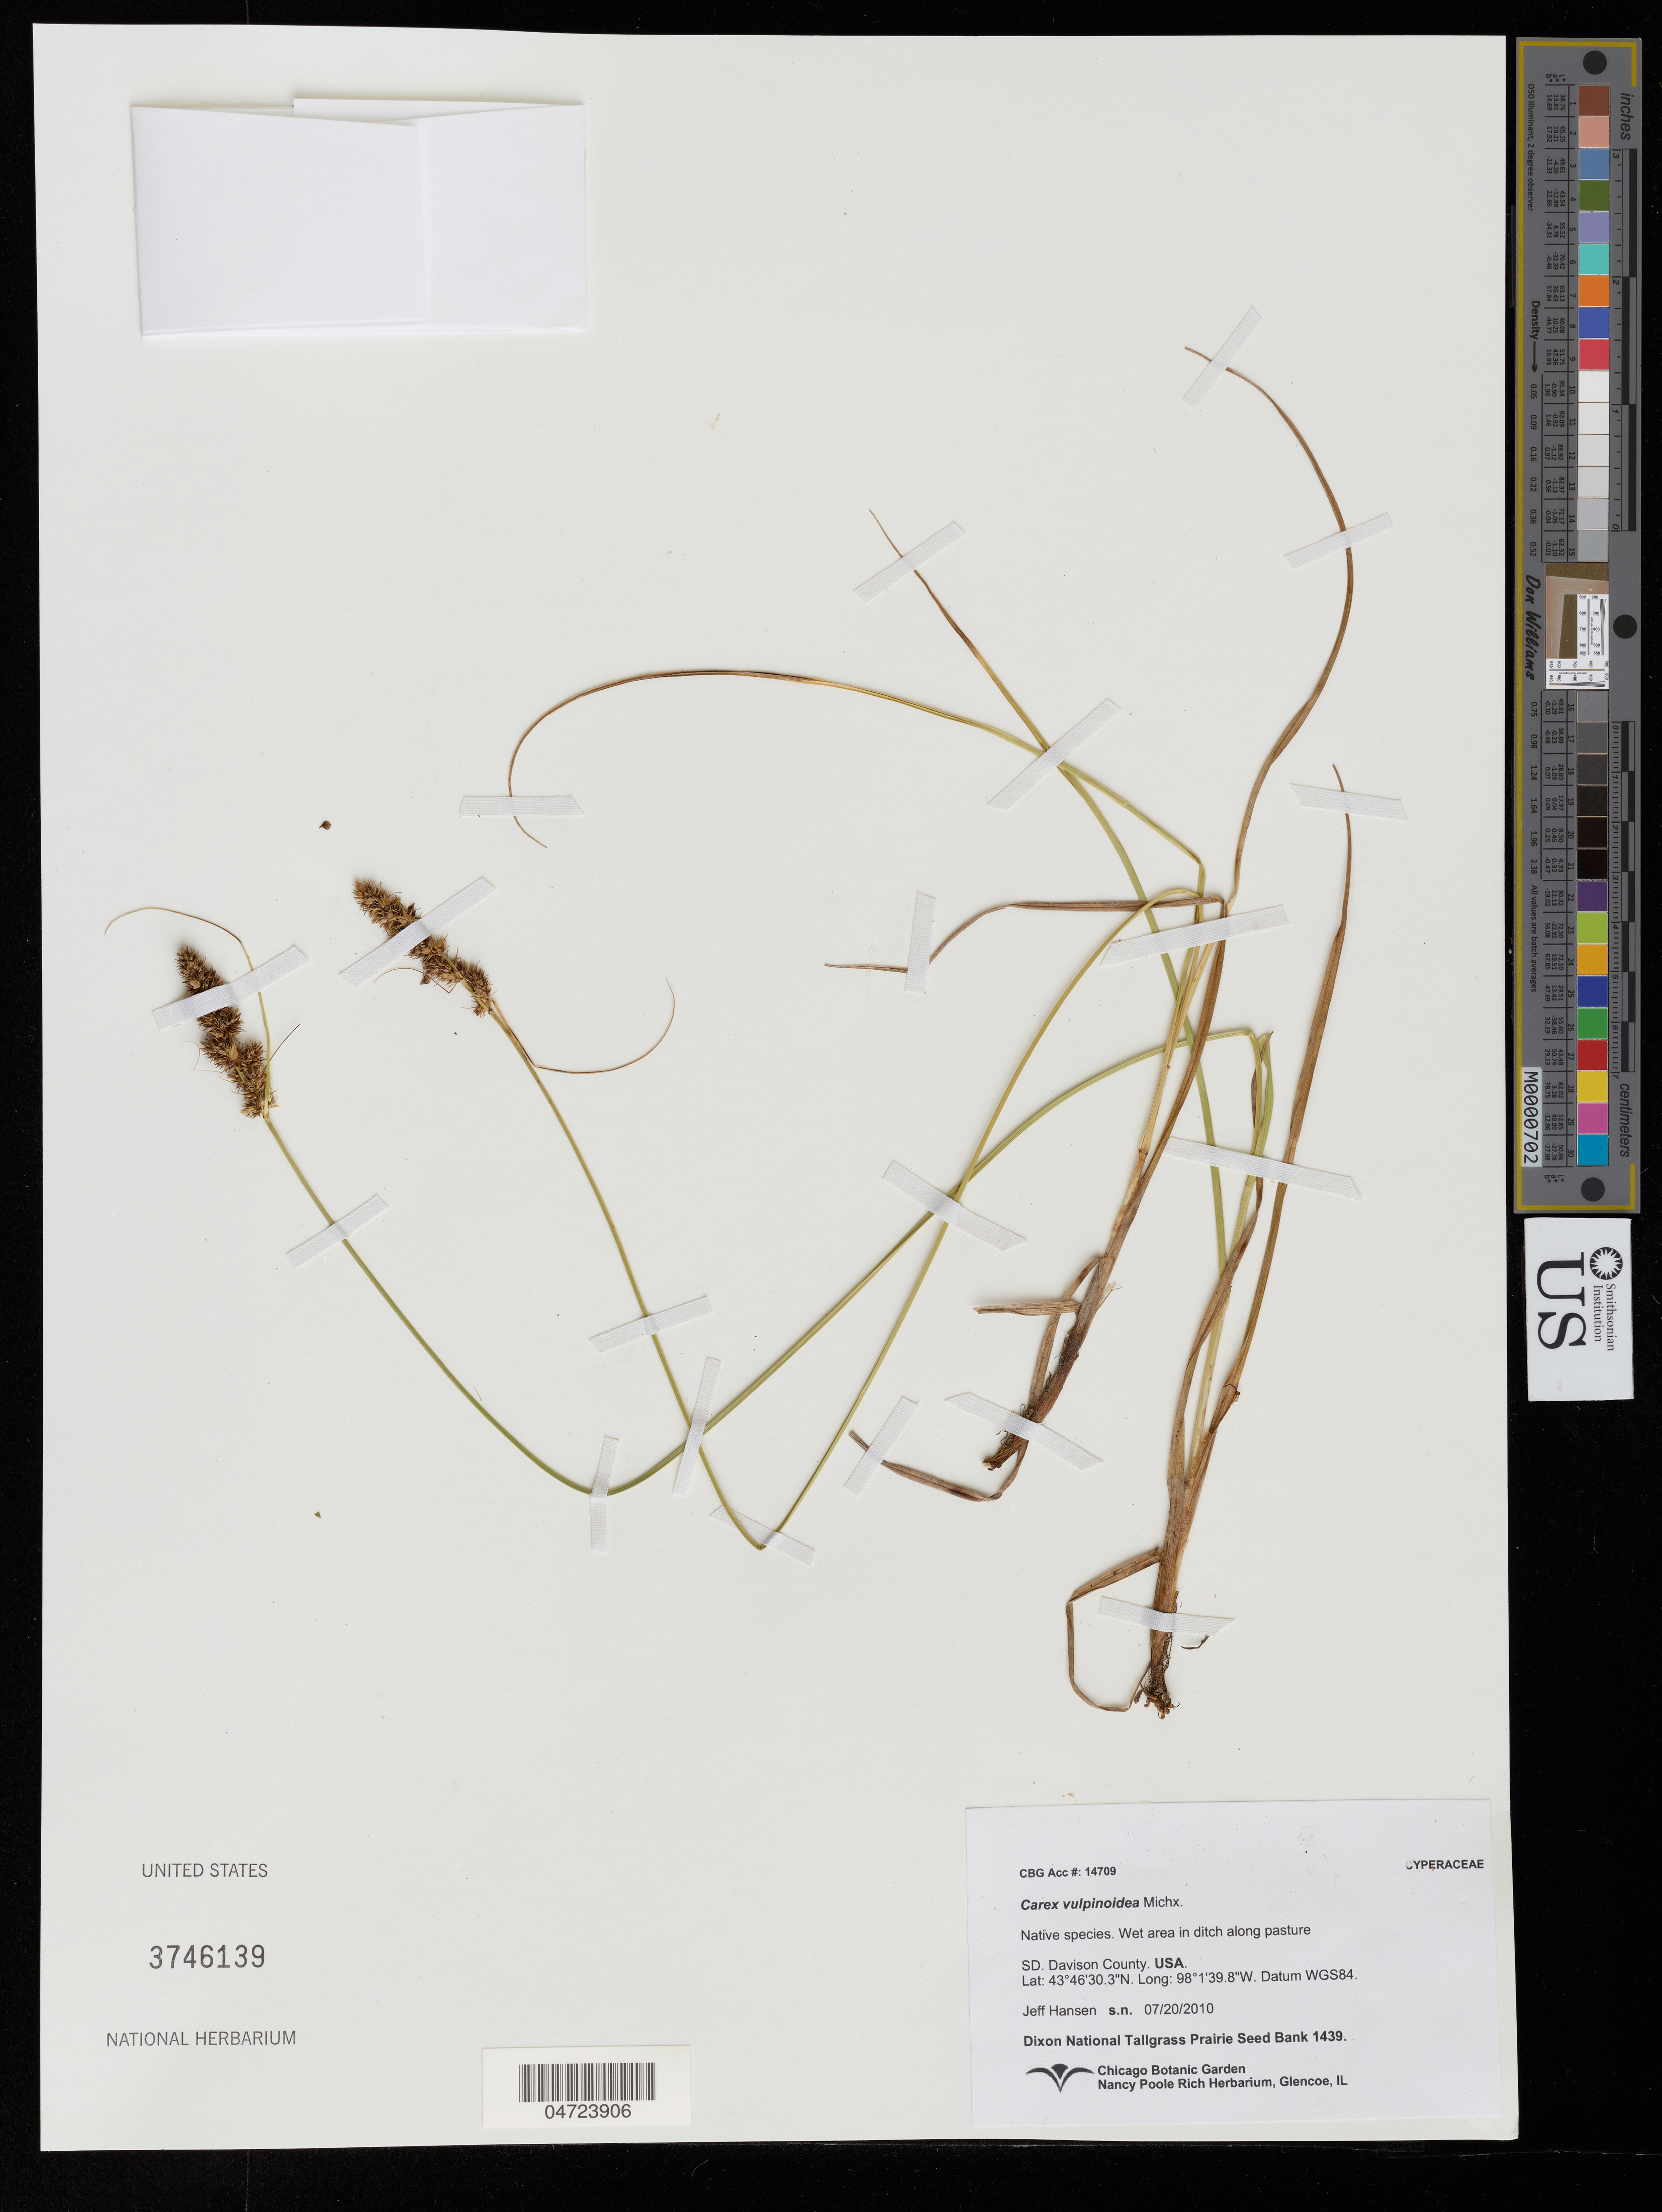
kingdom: Plantae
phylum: Tracheophyta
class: Liliopsida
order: Poales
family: Cyperaceae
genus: Carex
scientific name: Carex vulpinoidea Michx.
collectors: J. Hansen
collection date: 2010-07-20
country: United States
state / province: South Dakota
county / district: Davison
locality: Davison County.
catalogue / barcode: US 3746139